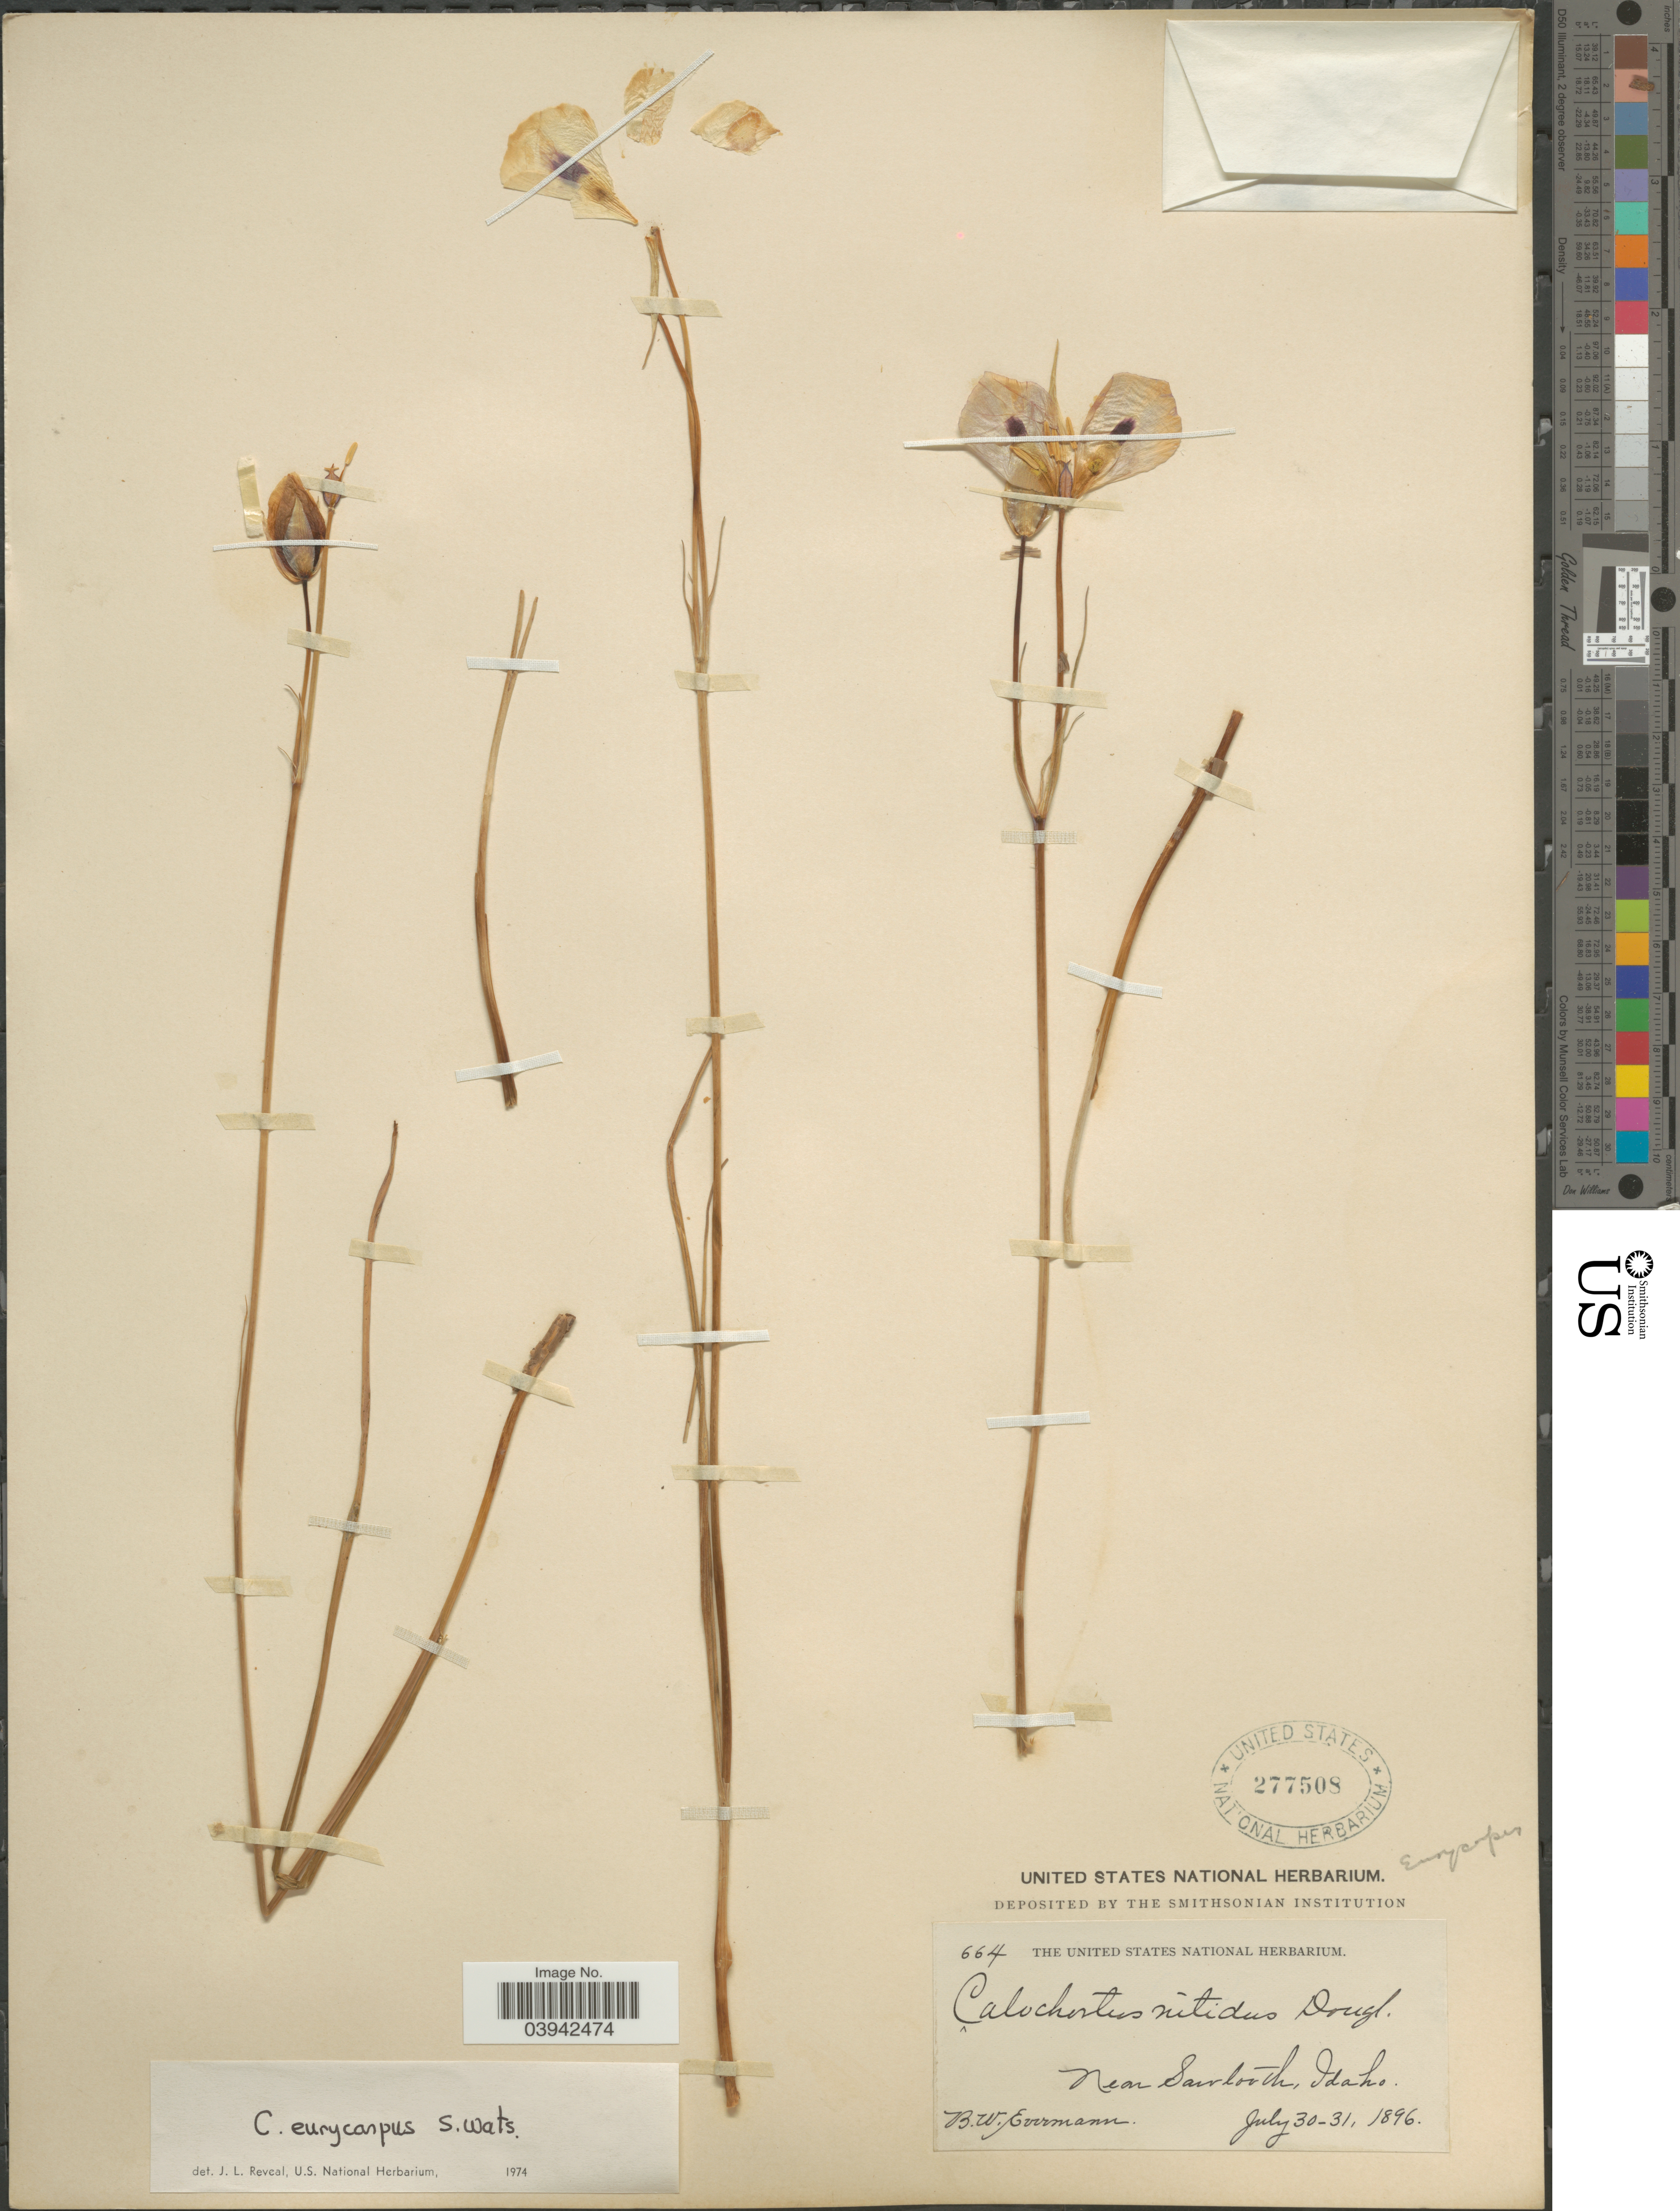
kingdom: Plantae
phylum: Tracheophyta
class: Liliopsida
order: Liliales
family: Liliaceae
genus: Calochortus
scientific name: Calochortus eurycarpus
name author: S. Watson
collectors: B. W. Evermann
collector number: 664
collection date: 1896-07-30/1896-07-31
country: United States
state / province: Idaho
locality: Near Sawtooth.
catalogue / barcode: US 277508